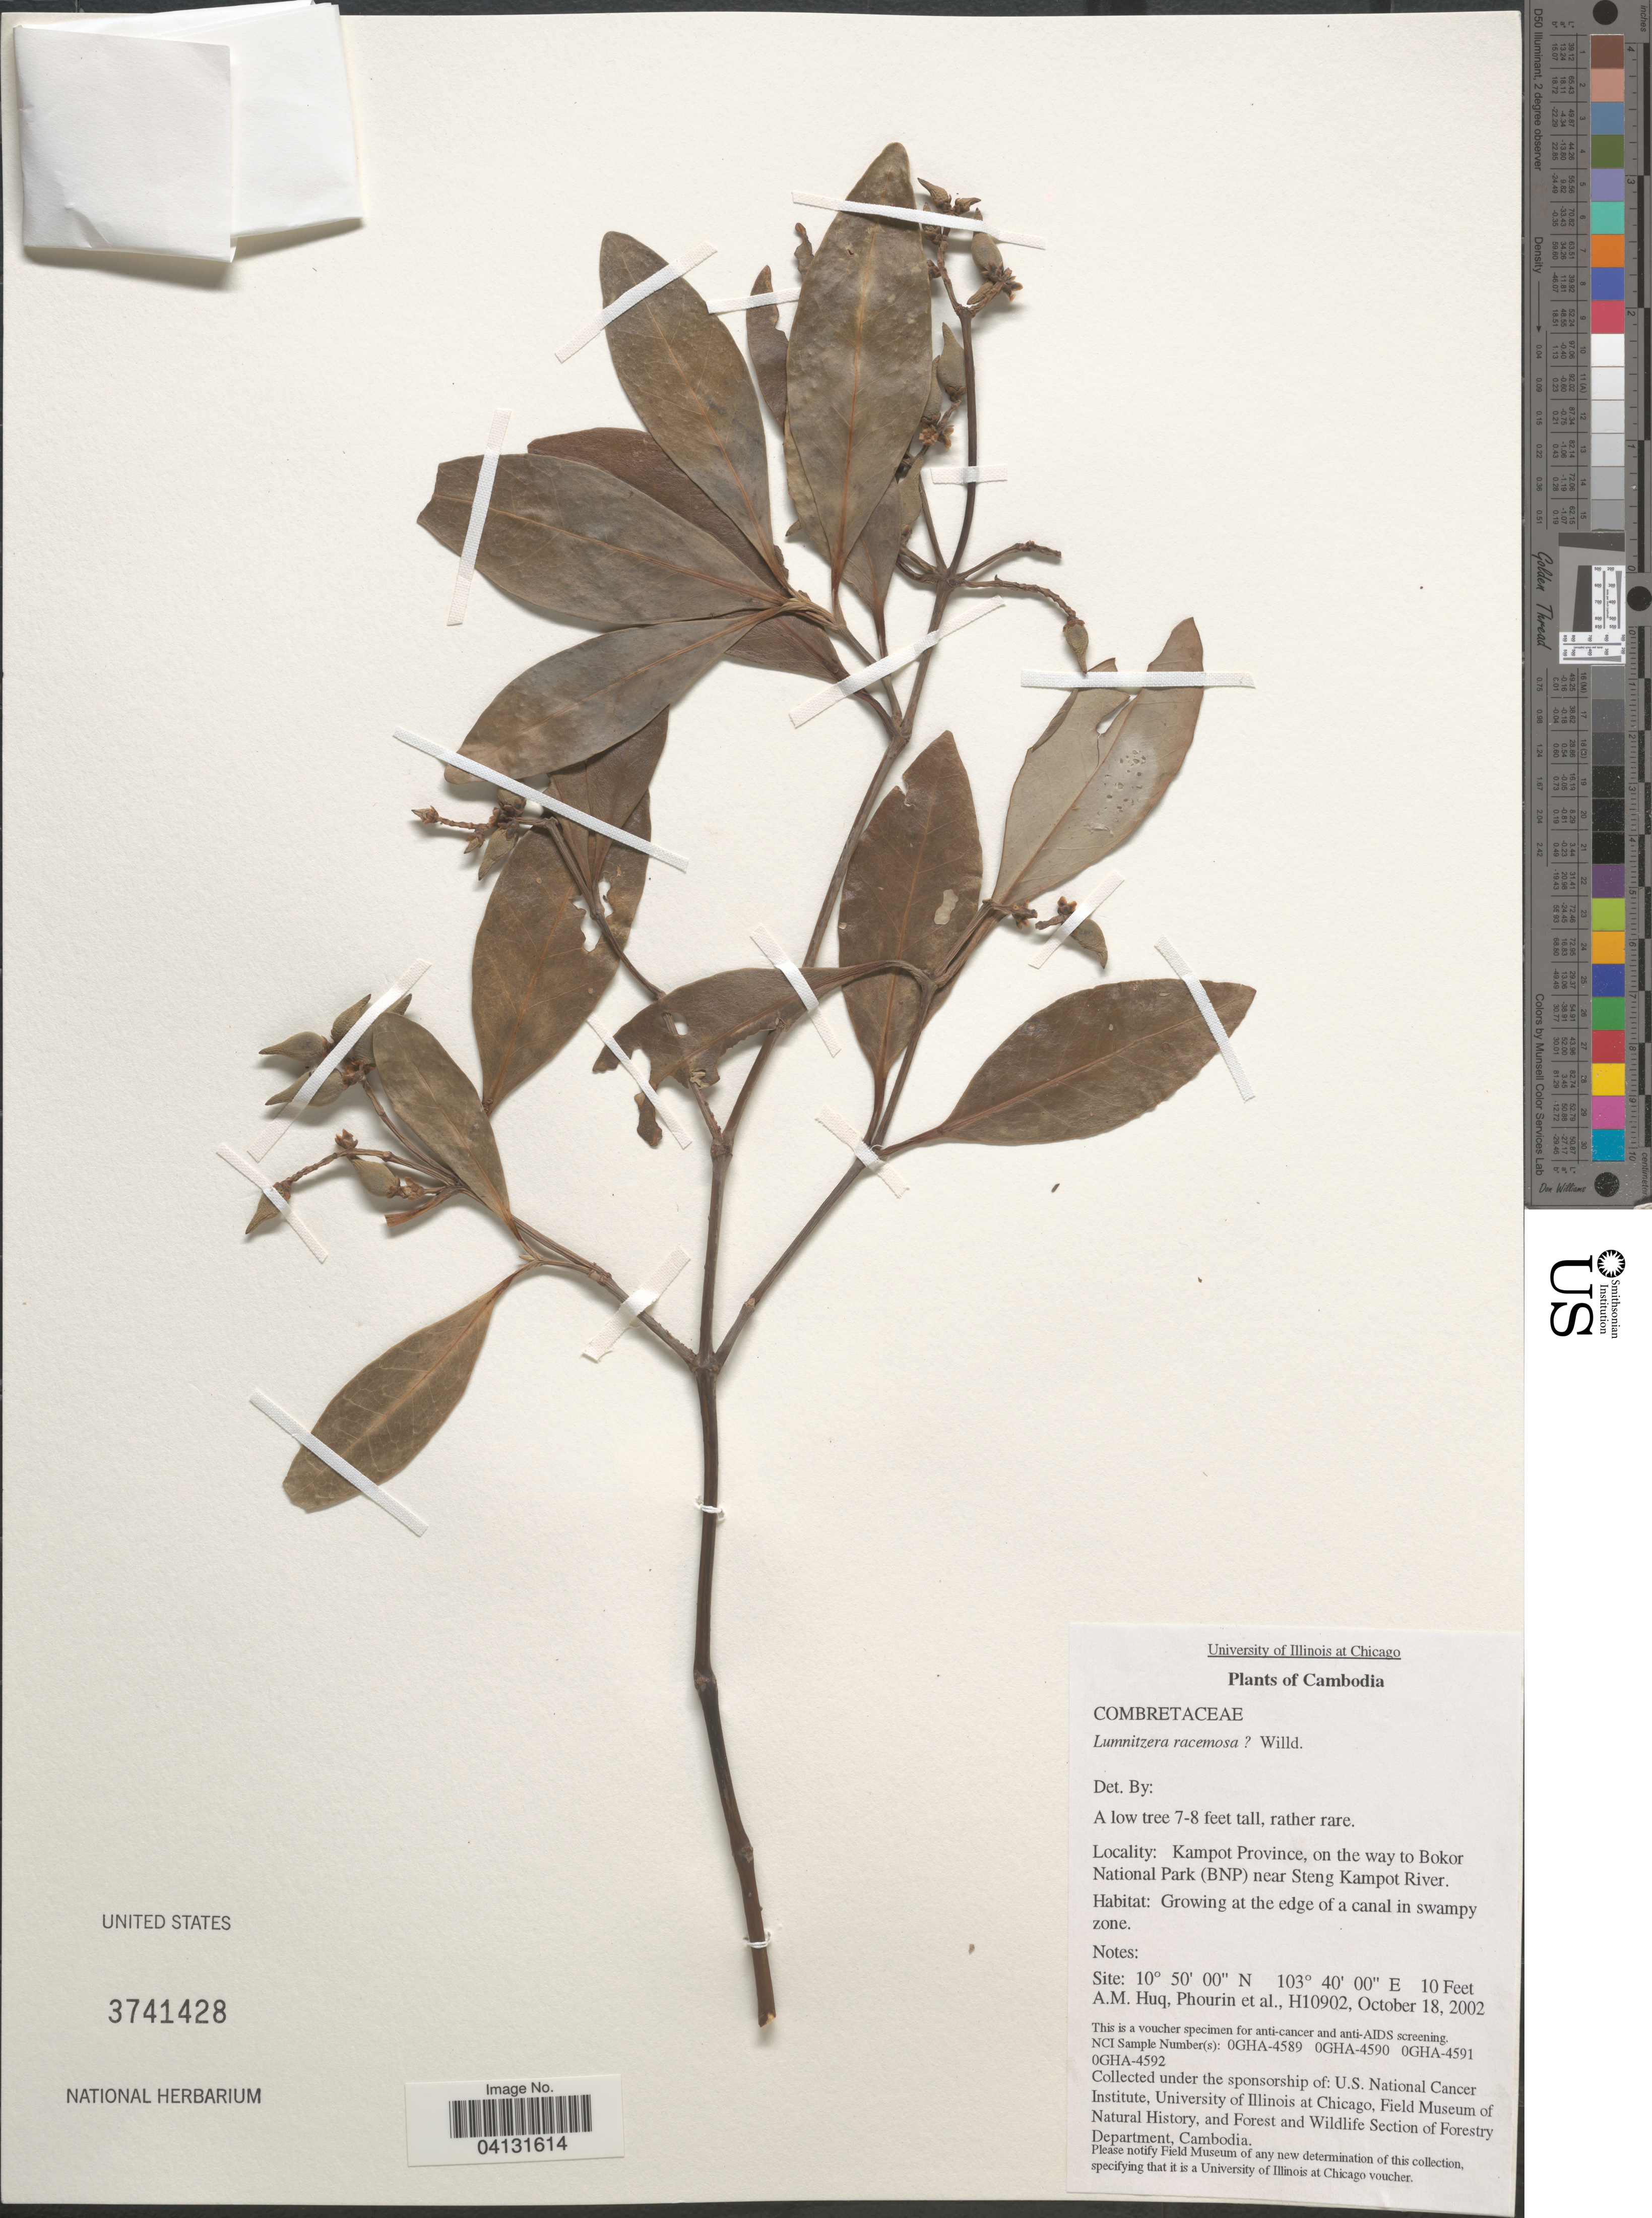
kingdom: Plantae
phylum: Tracheophyta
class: Magnoliopsida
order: Myrtales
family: Combretaceae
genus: Lumnitzera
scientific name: Lumnitzera racemosa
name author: Willd.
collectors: A. M. Huq, -- Phourin & et al.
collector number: H10902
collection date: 2002-10-18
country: Cambodia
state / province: Kâmpât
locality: Kampot Province, on the way to Bokor National Park (BNP) near Steng Kampot River.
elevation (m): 3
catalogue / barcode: US 3741428